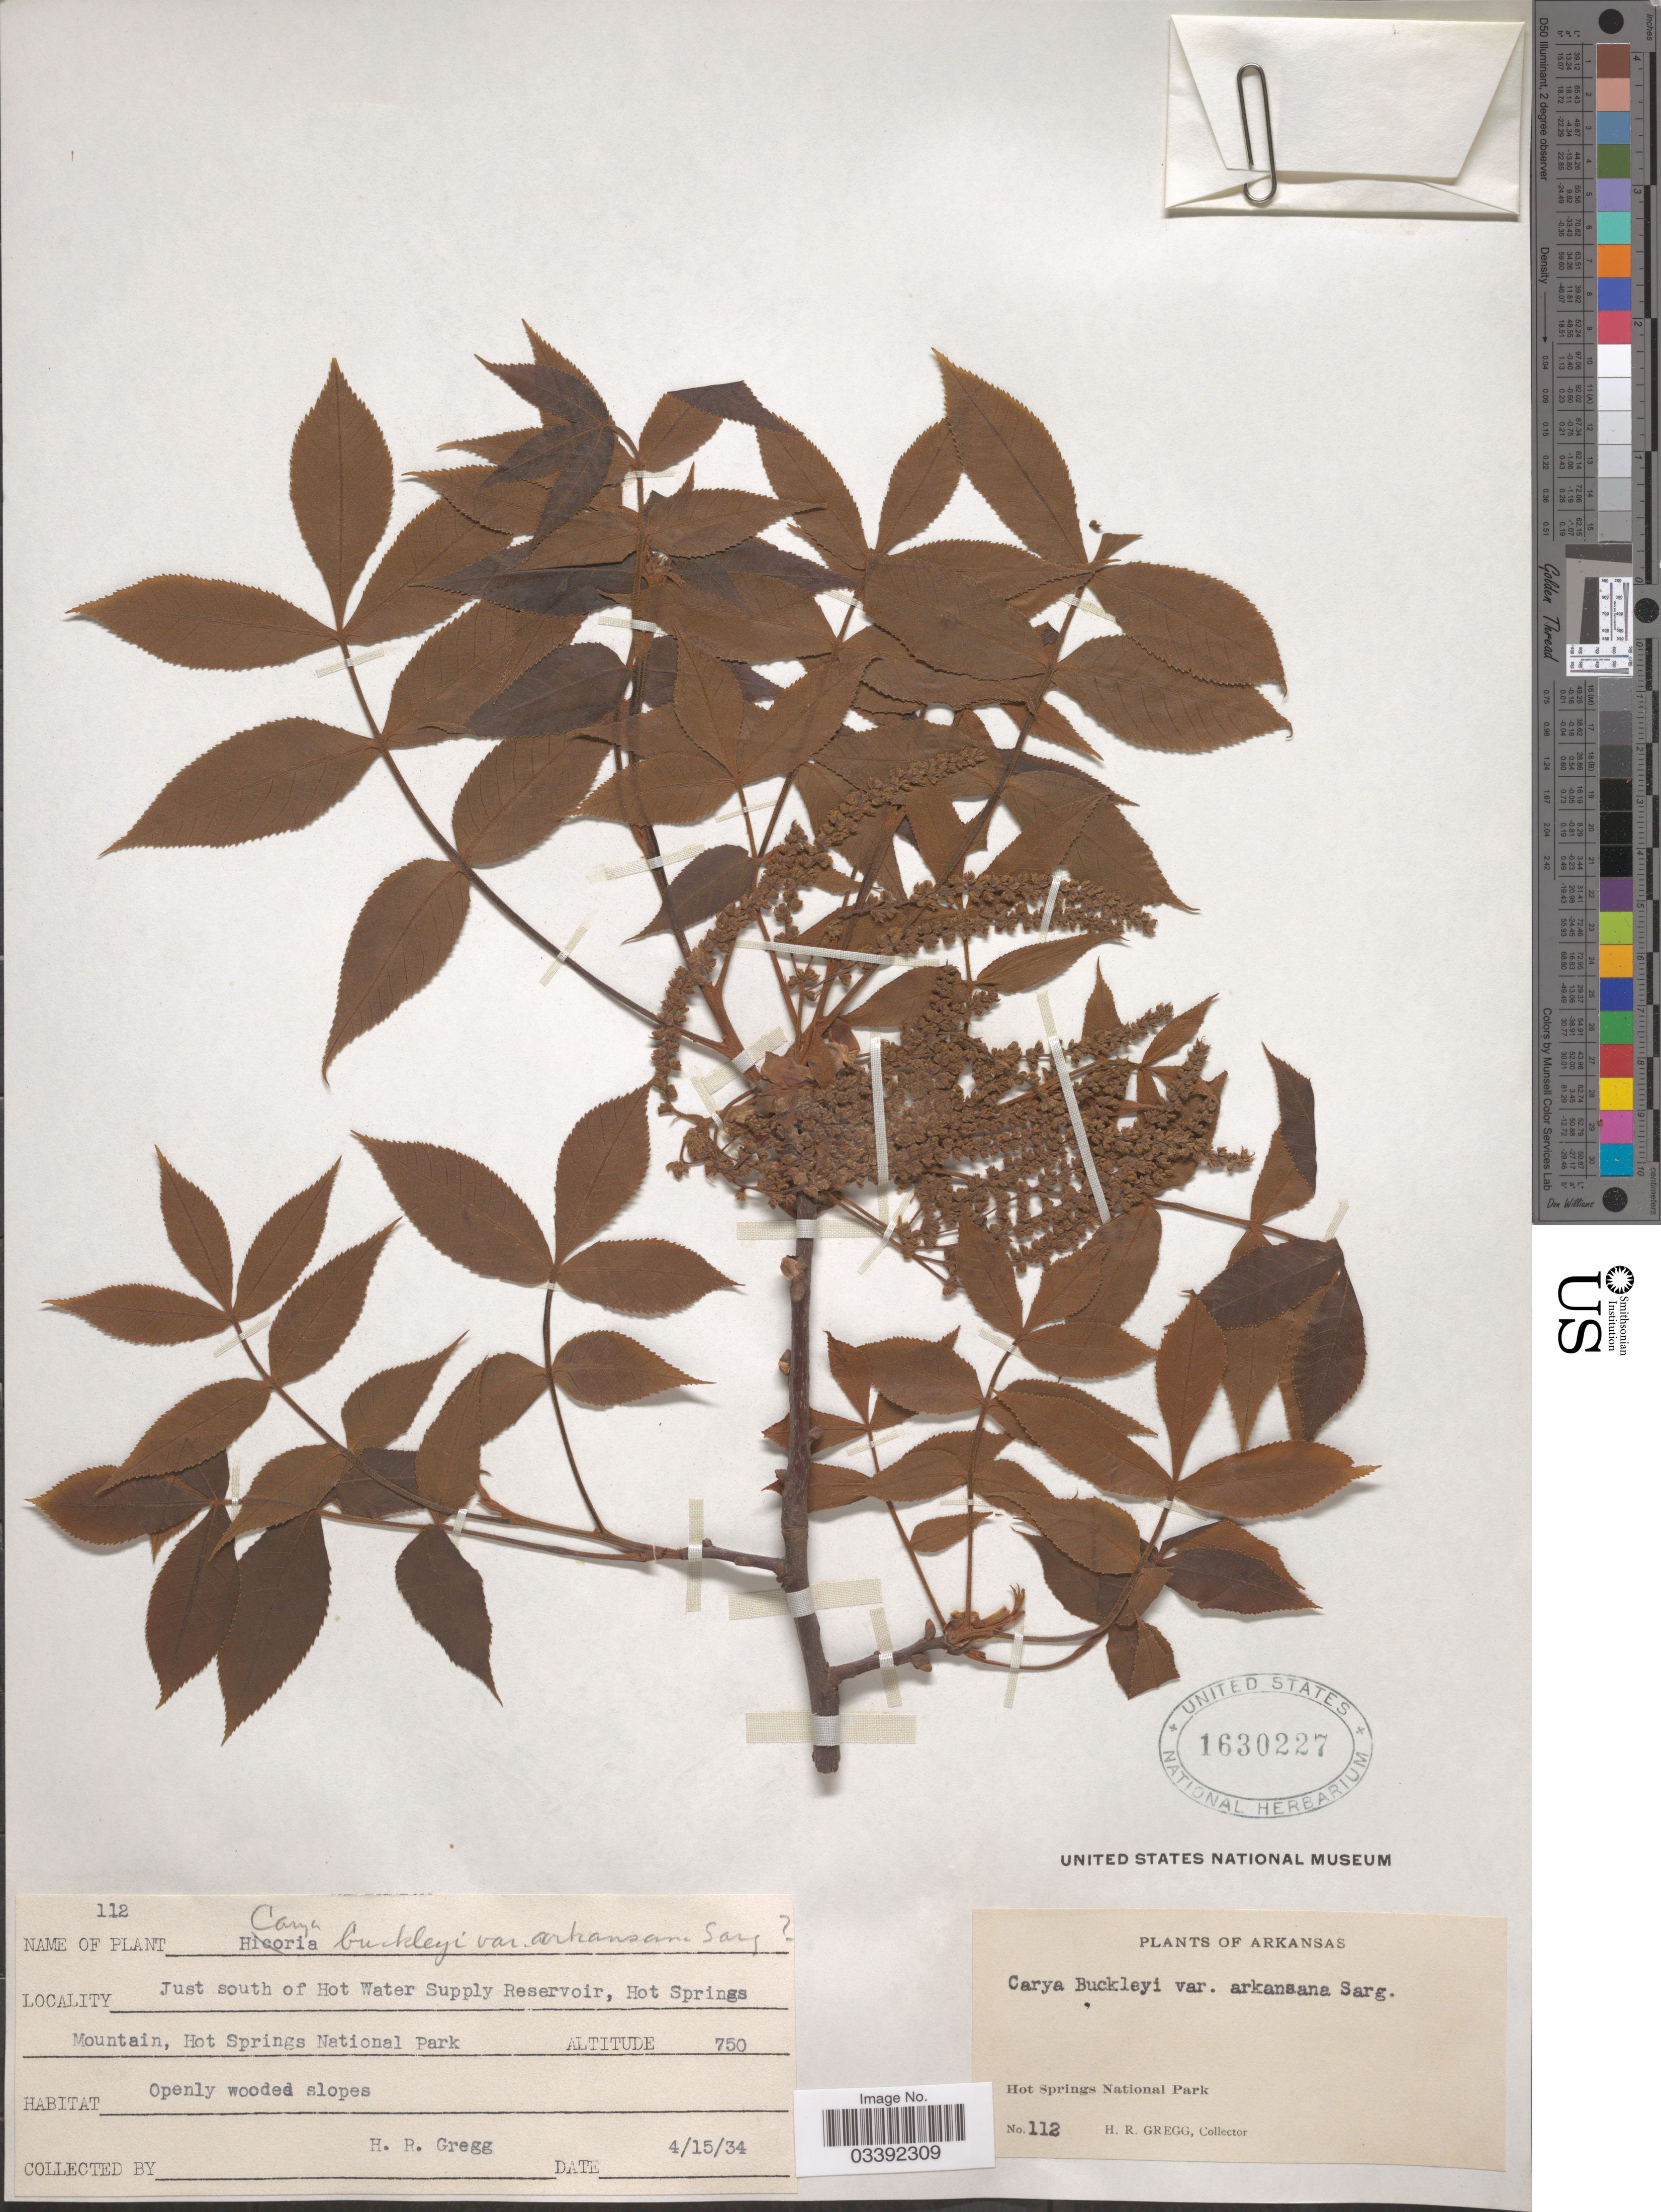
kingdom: Plantae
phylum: Tracheophyta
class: Magnoliopsida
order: Fagales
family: Juglandaceae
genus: Carya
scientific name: Carya texana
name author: Buckley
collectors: H. Gregg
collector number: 112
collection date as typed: Transcribed d/m/y: 15/4/34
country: United States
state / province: Arkansas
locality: Just south of Hot Water Supply Reservoir, Hot Springs Mountain, Hot Springs National Park.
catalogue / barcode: US 1630227